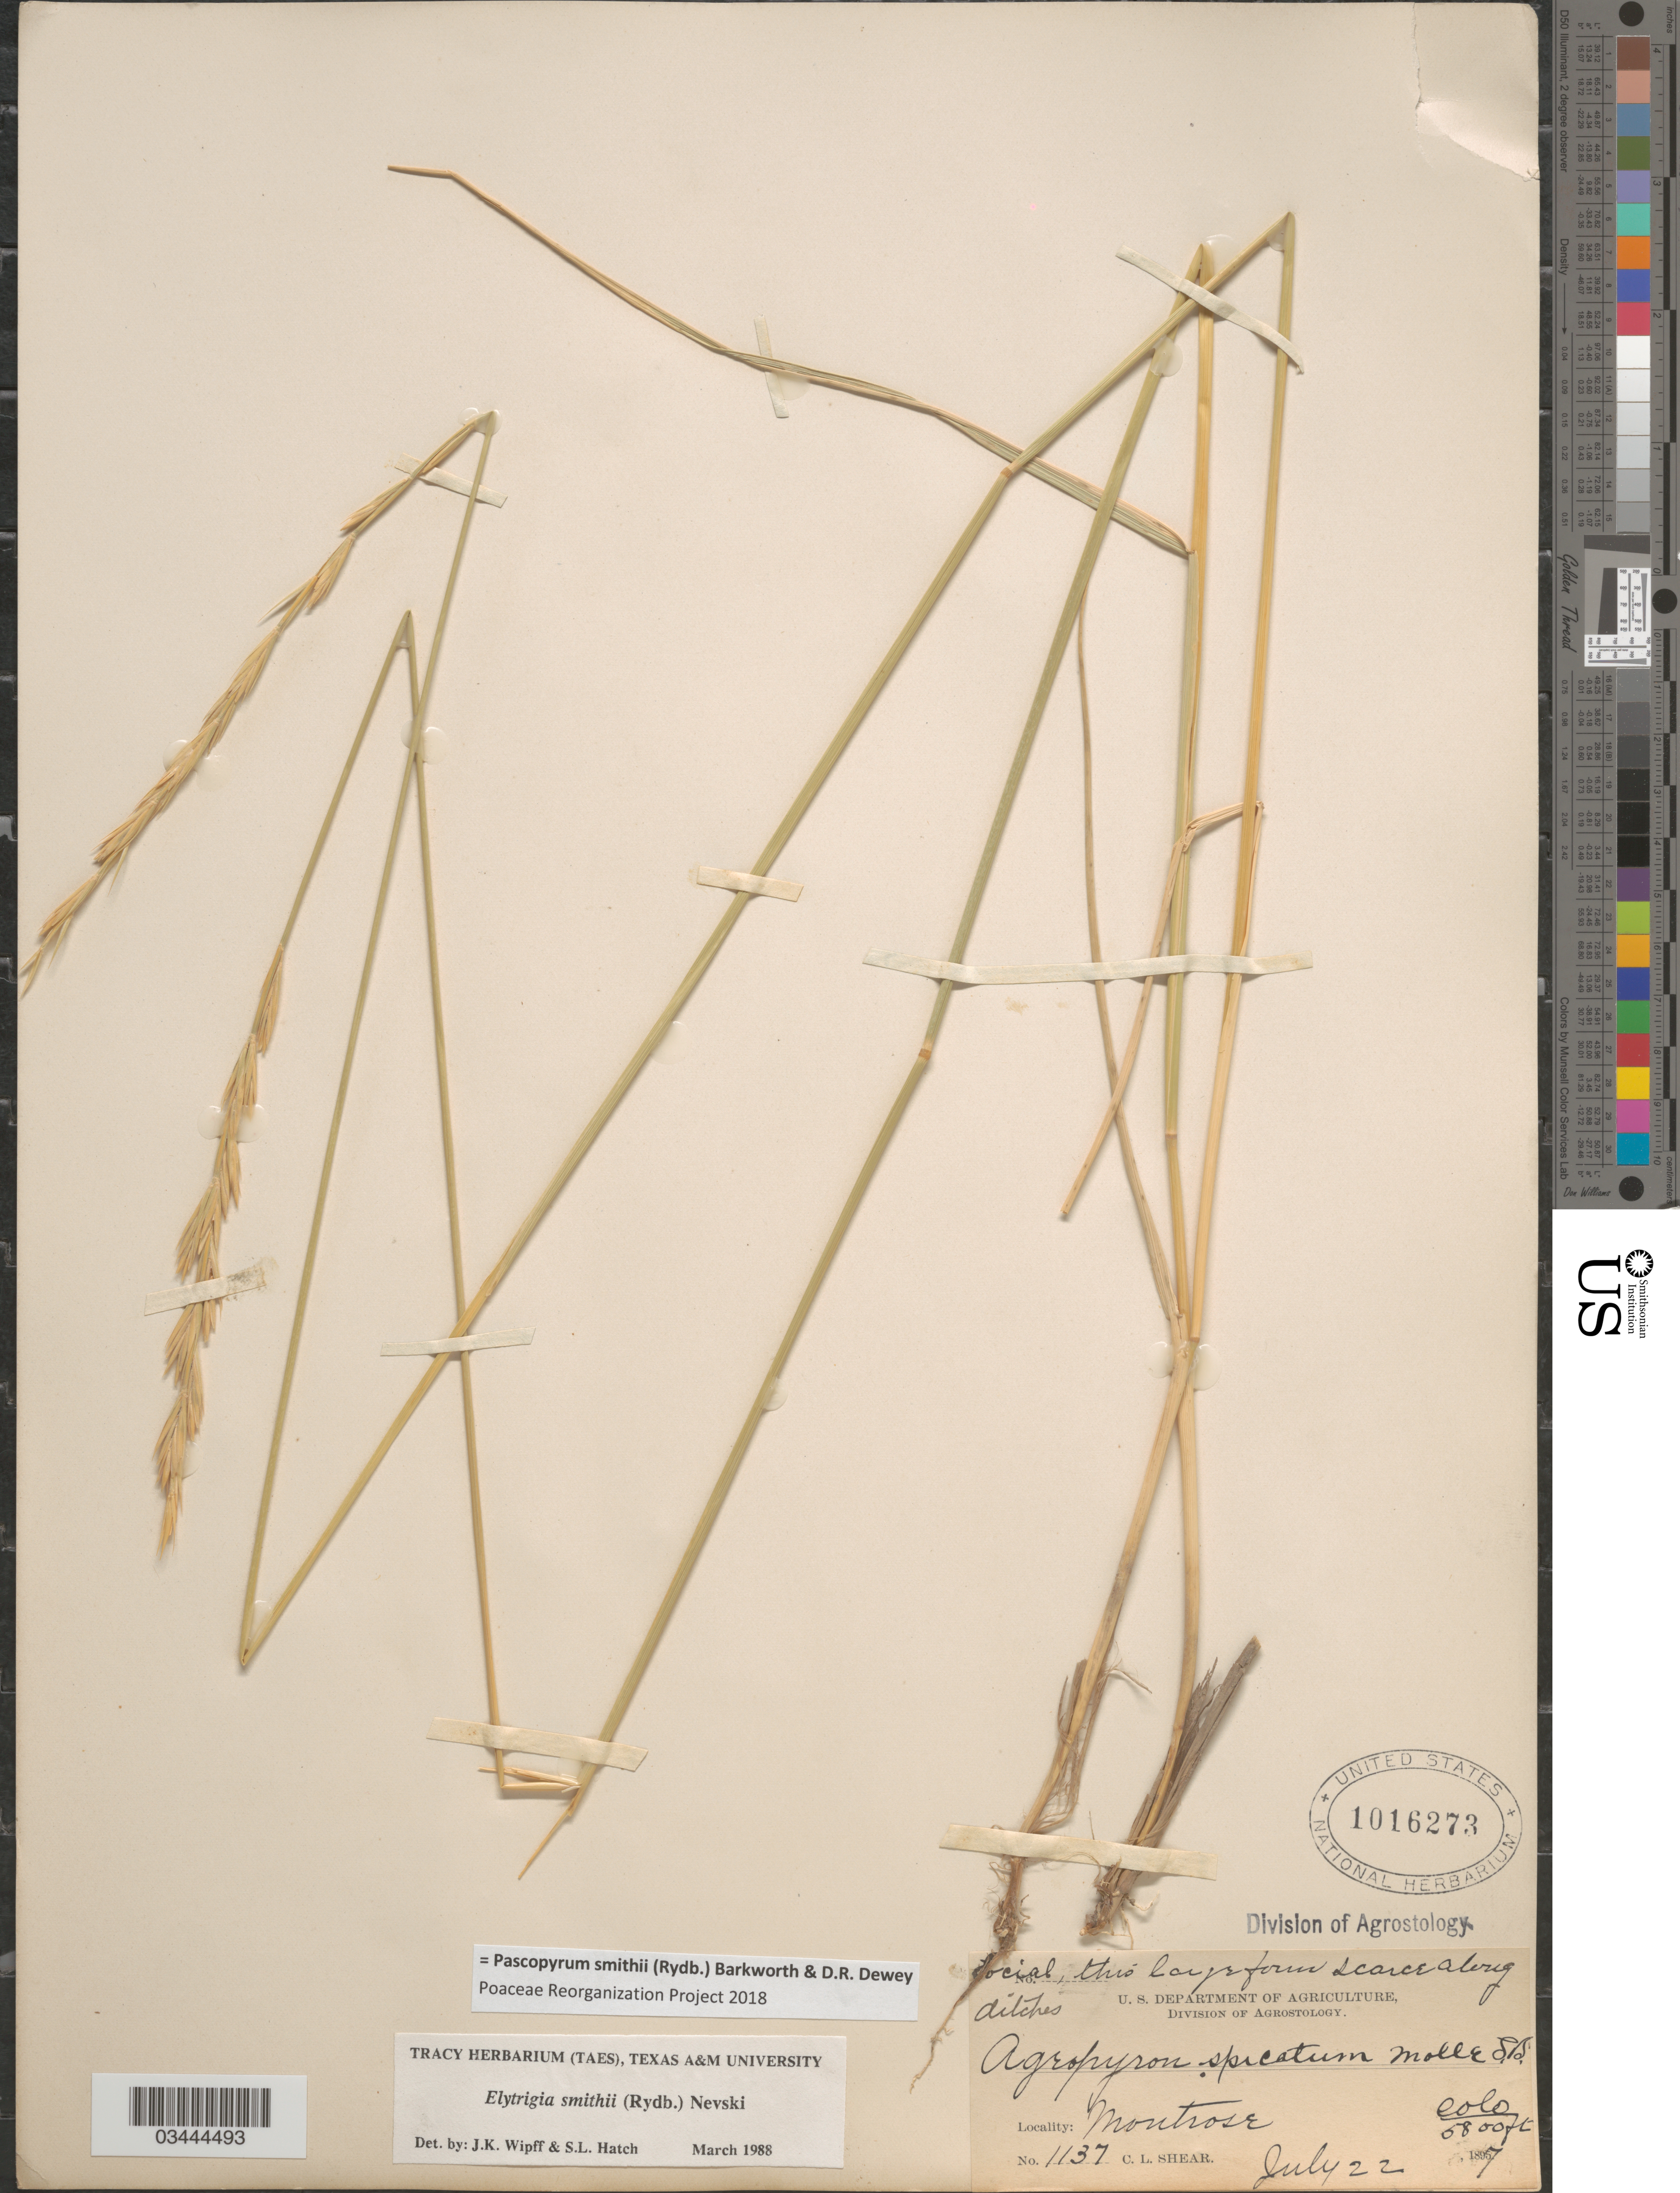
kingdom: Plantae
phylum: Tracheophyta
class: Liliopsida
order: Poales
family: Poaceae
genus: Pascopyrum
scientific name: Pascopyrum smithii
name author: (Rydb.) Barkworth & Dewey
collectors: C. L. Shear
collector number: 1137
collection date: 1897-07-22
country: United States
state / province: Colorado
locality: Montrose.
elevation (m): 1768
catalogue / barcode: US 1016273